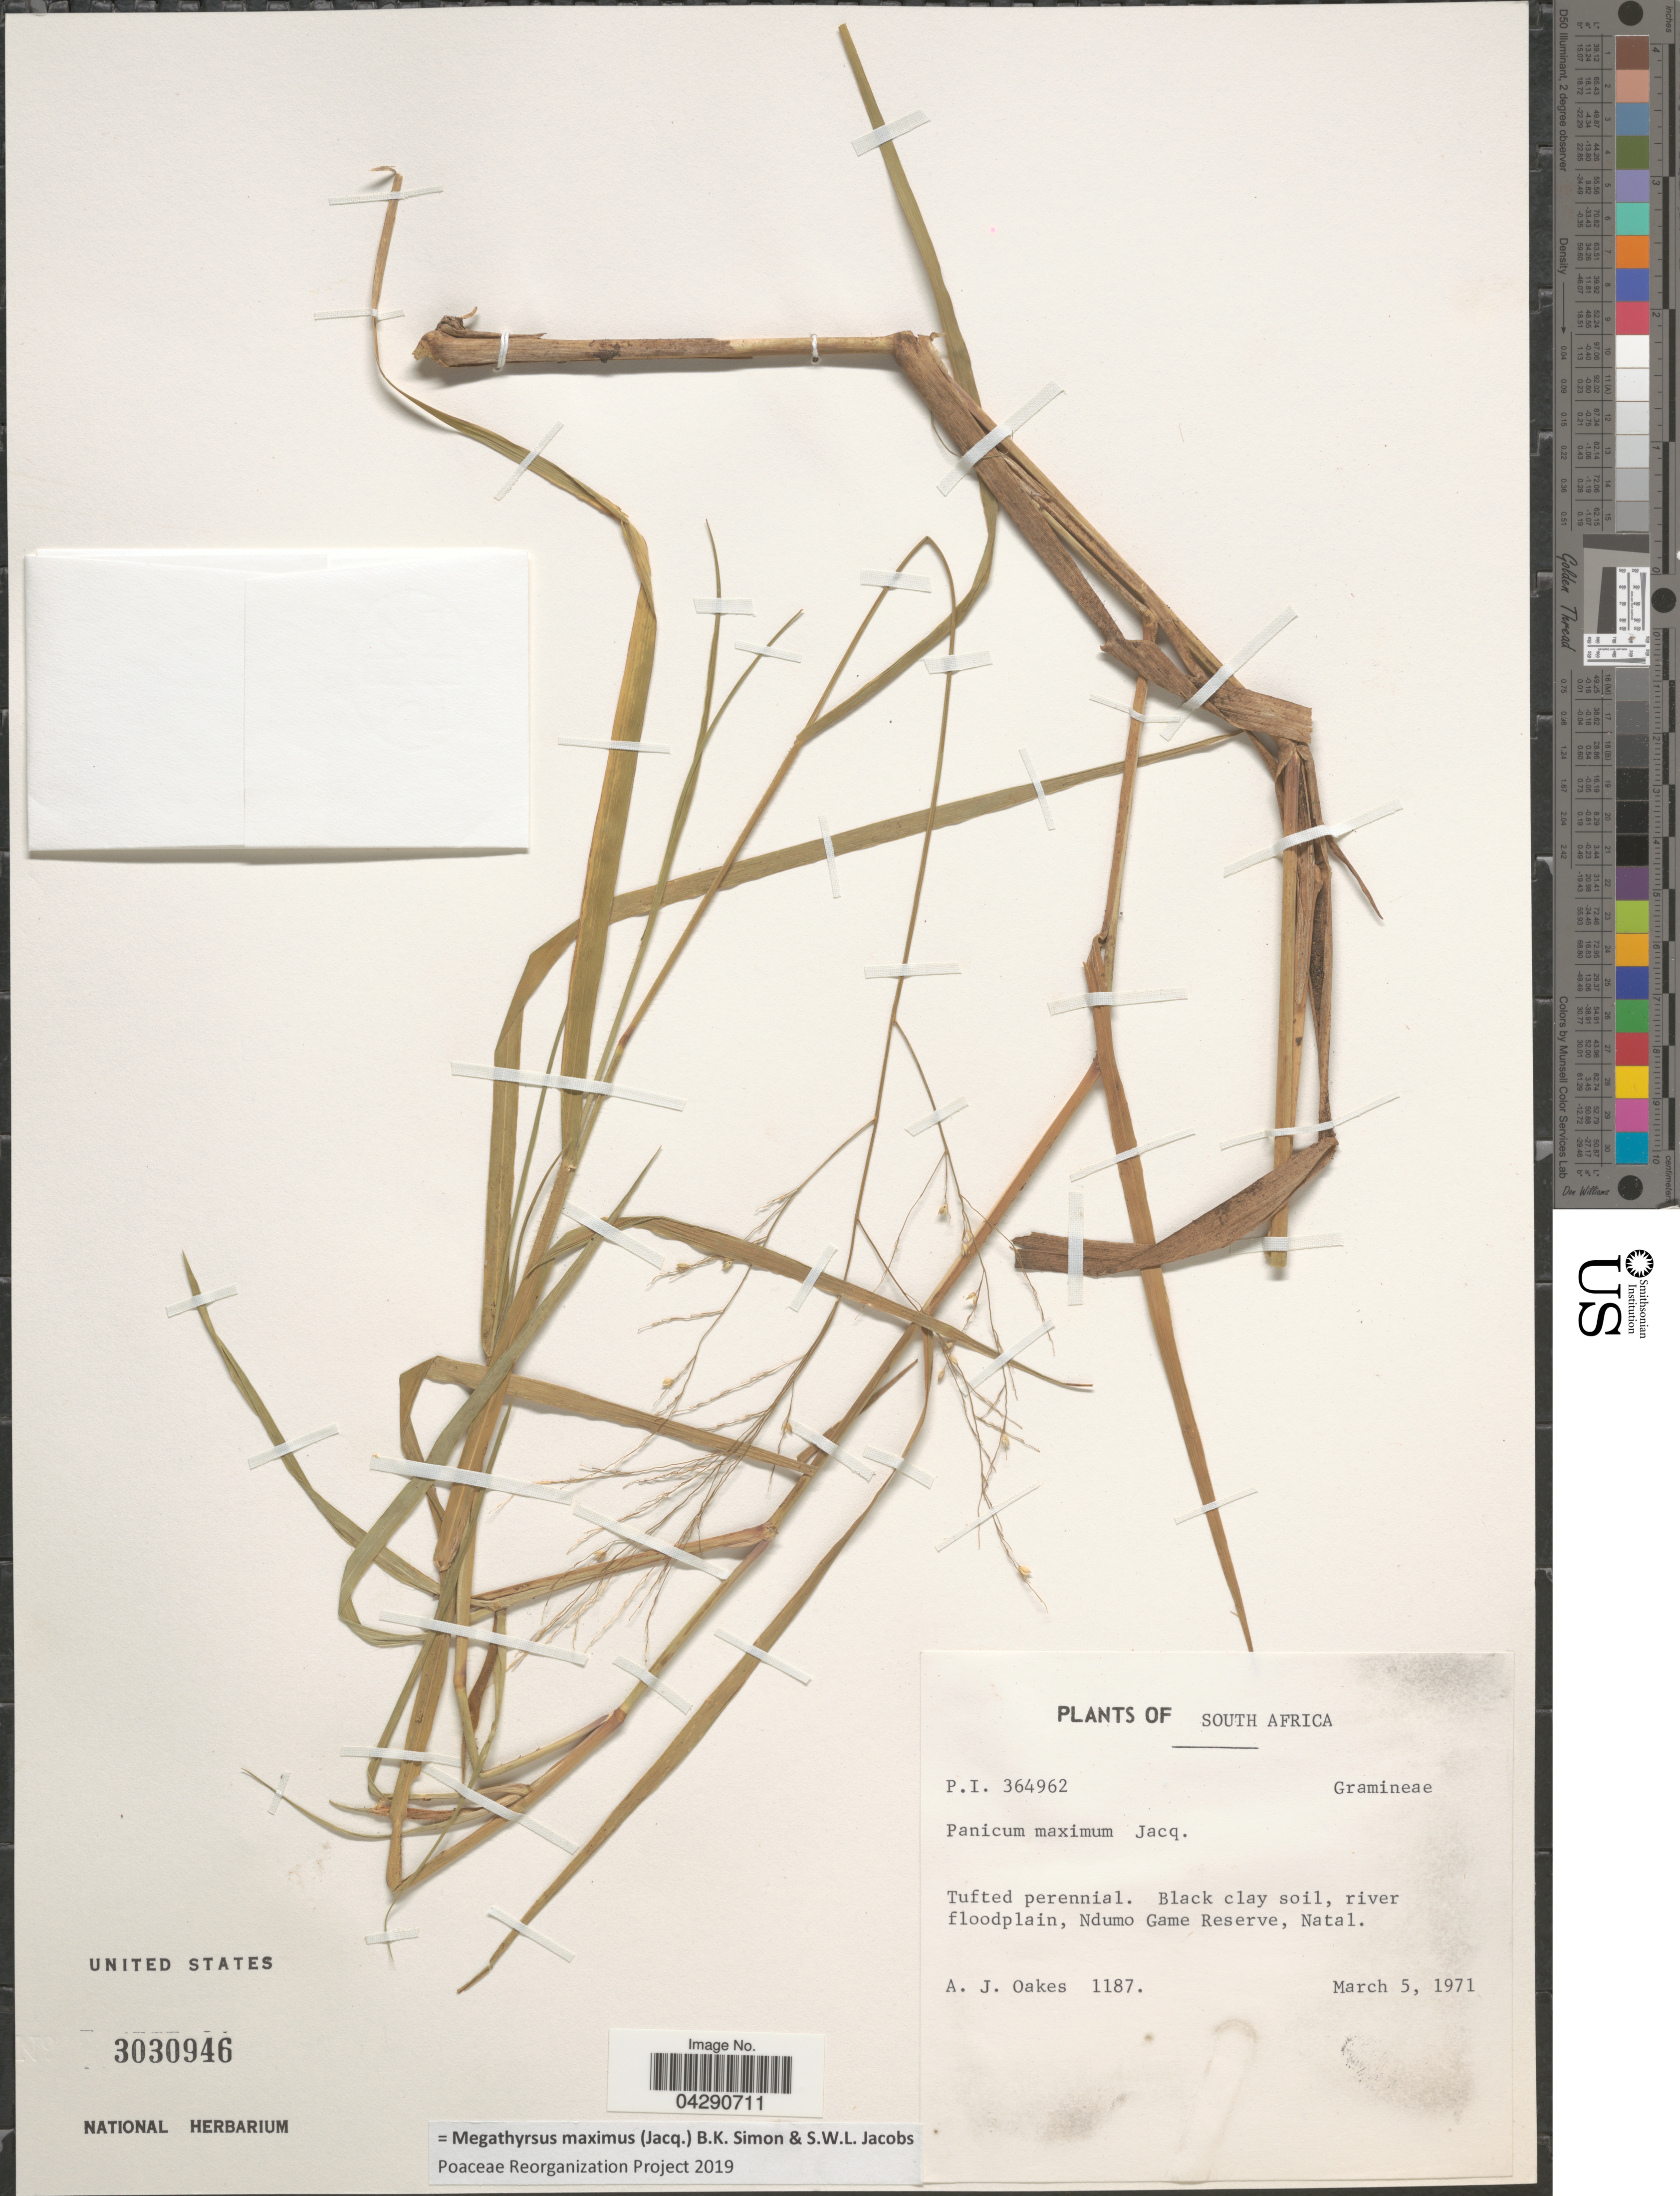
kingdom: Plantae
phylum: Tracheophyta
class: Liliopsida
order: Poales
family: Poaceae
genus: Megathyrsus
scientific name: Megathyrsus maximus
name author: (Jacq.) B.K. Simon & S.W.L. Jacobs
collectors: A. Oakes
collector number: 1187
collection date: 1971-03-05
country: South Africa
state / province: KwaZulu-Natal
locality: River floodplain, Ndumo Game Reserve, Natal.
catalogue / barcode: US 3030946